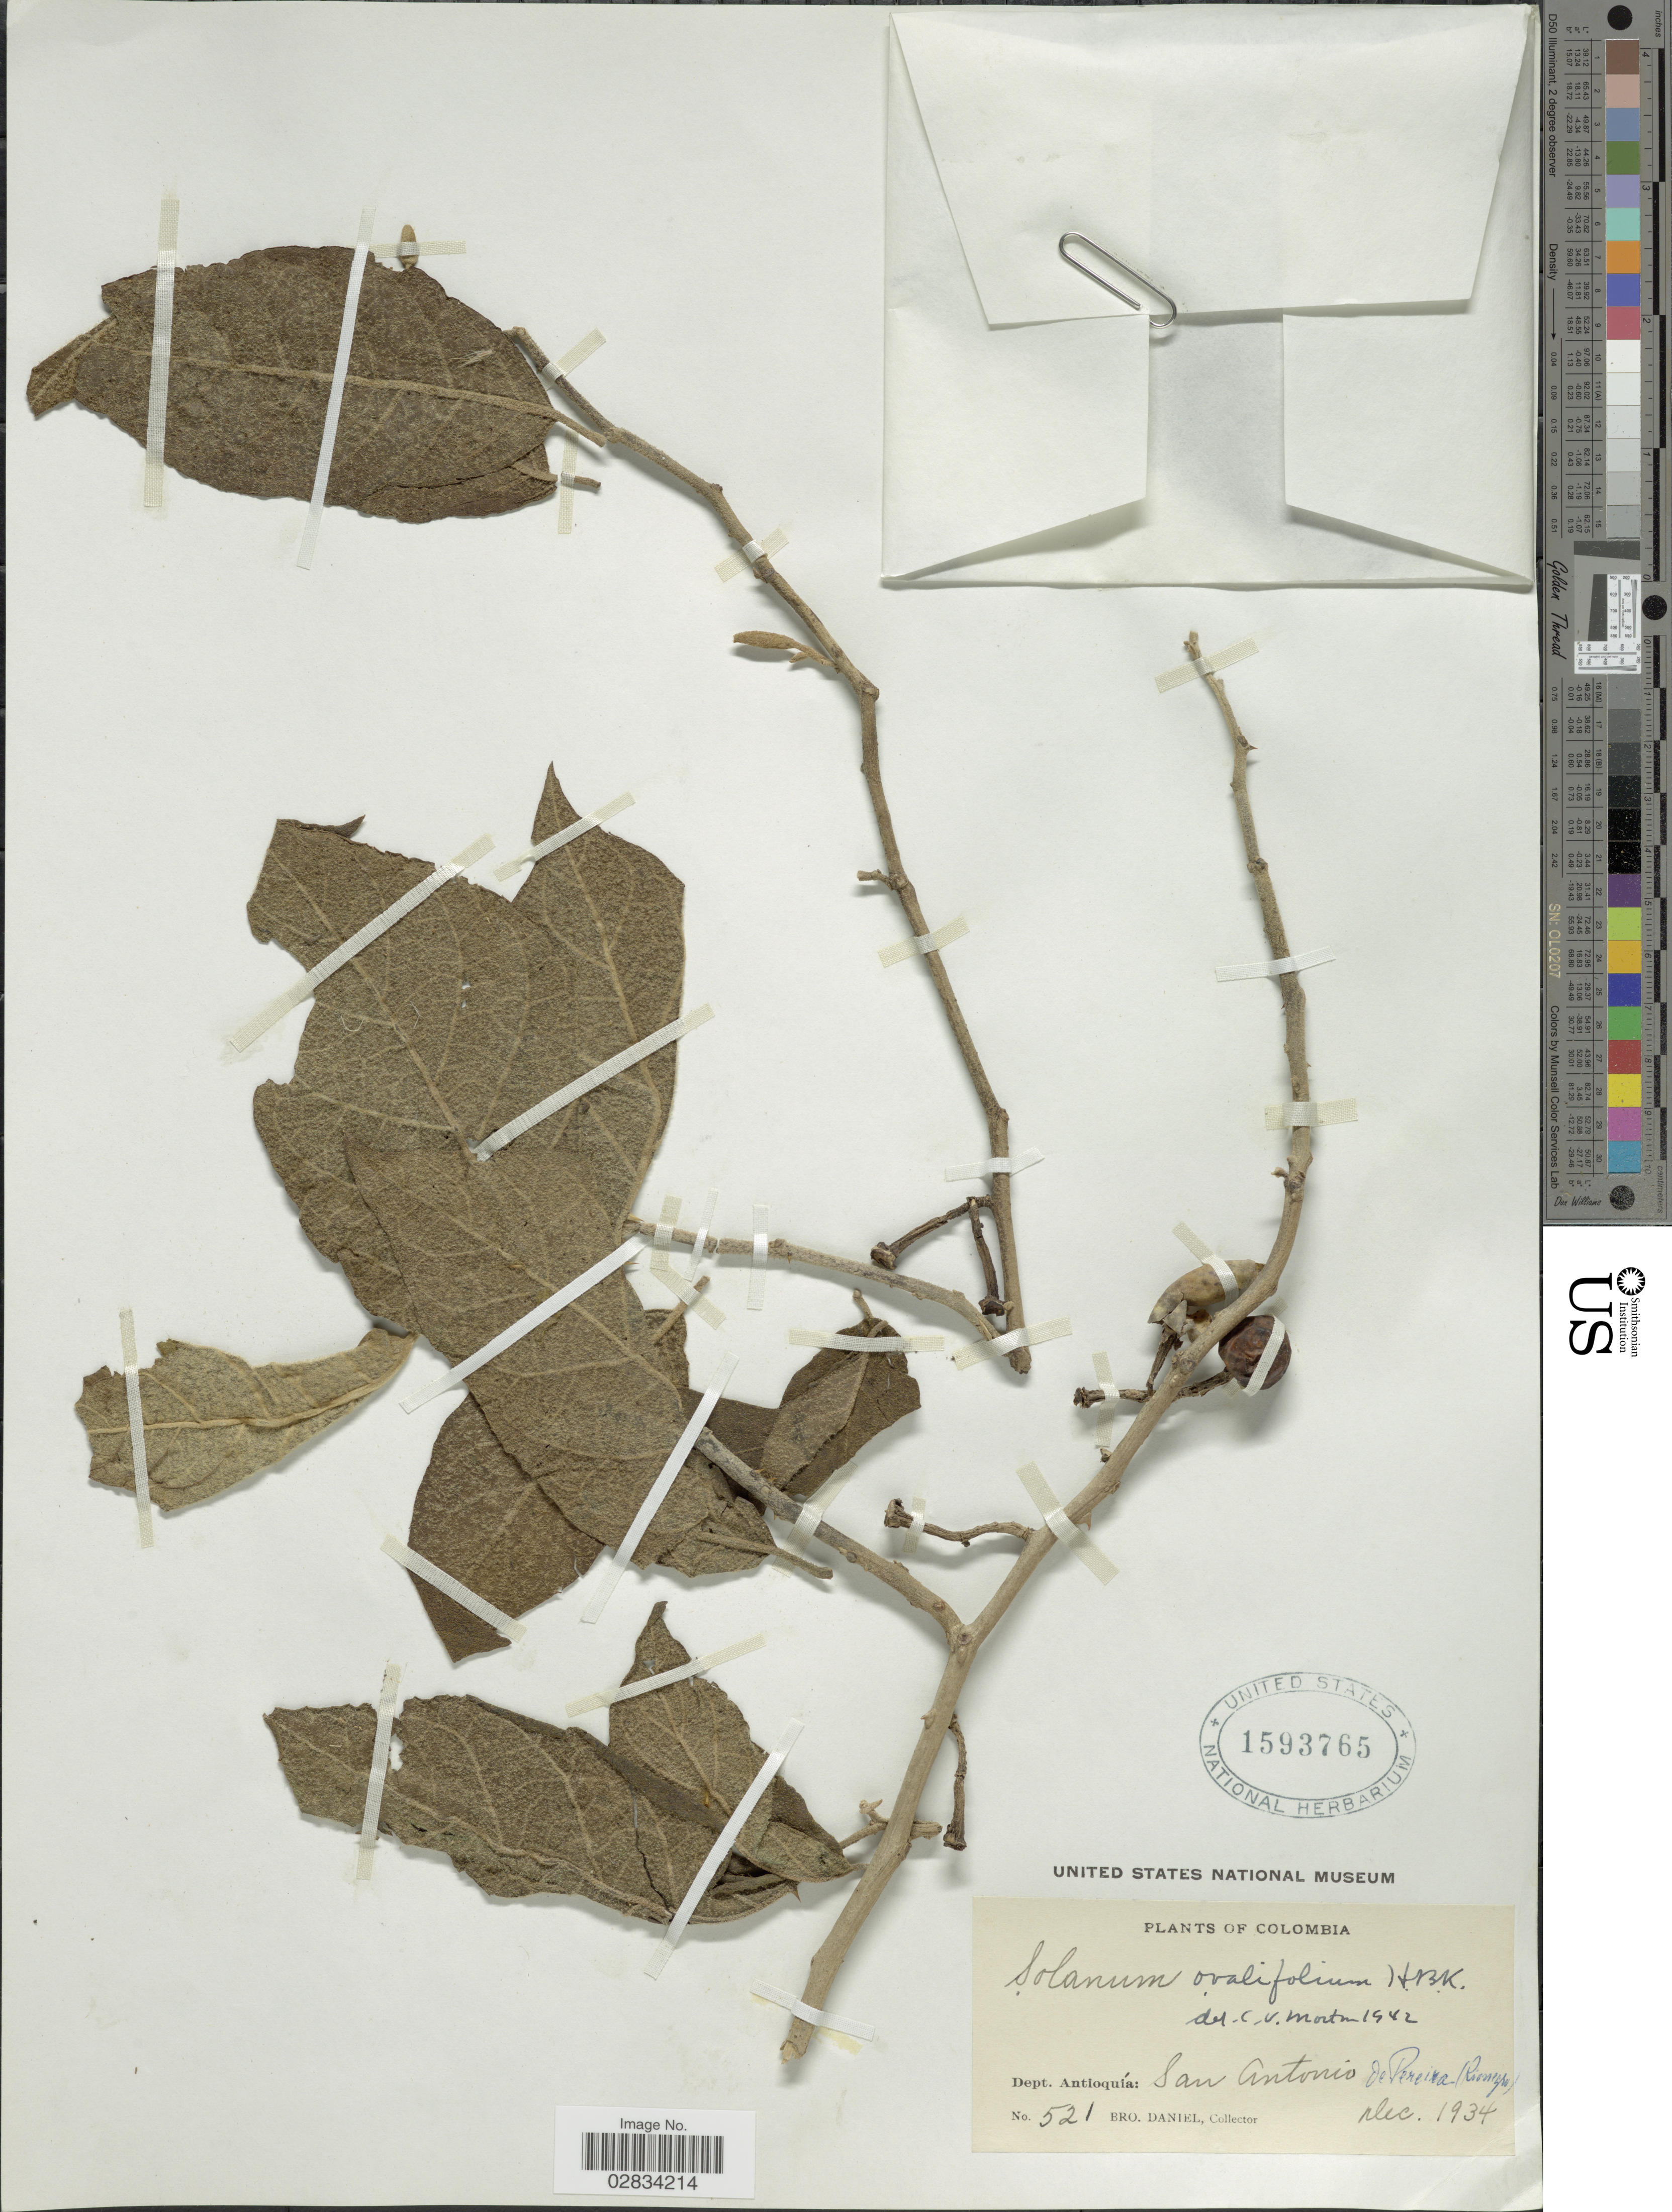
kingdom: Plantae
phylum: Tracheophyta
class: Magnoliopsida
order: Solanales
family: Solanaceae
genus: Solanum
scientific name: Solanum ovalifolium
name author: Dunal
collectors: Bro. Daniel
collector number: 521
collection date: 1934-12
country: Colombia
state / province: Antioquia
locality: Dept. Antioquía, San Antonio de Pereira (Rionegro).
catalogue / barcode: US 1593765